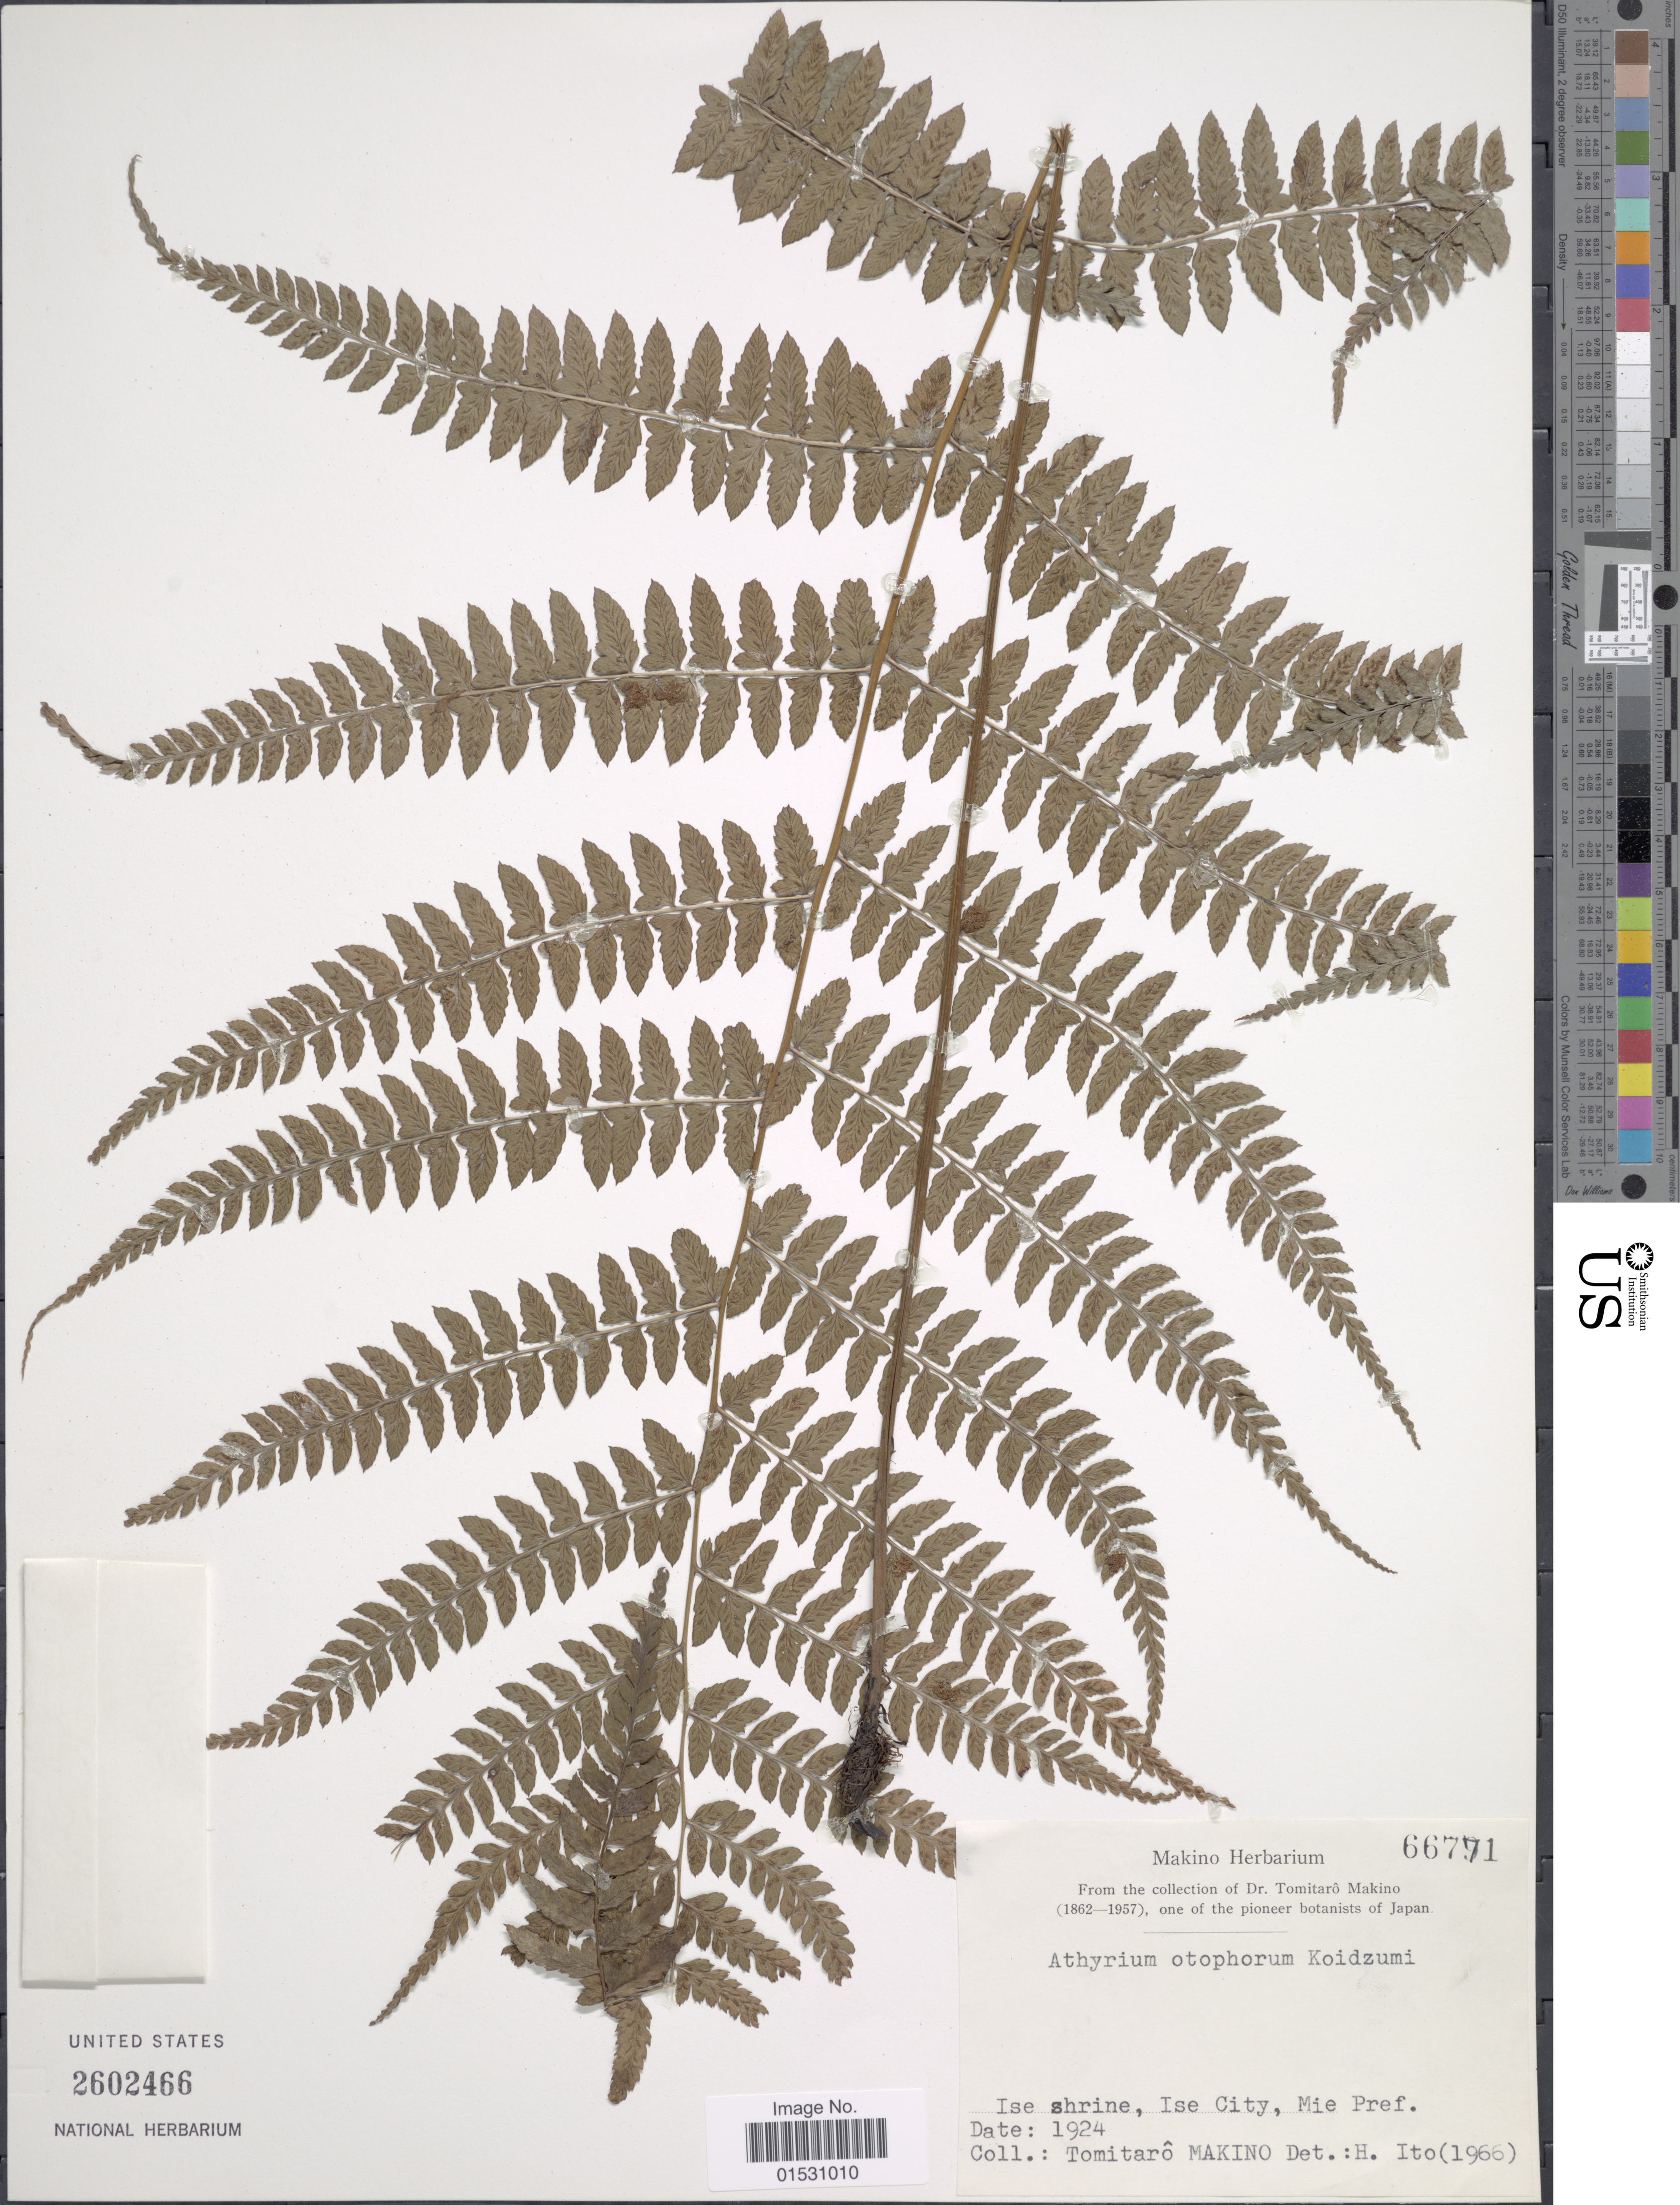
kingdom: Plantae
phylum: Tracheophyta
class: Polypodiopsida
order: Polypodiales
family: Athyriaceae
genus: Athyrium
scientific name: Athyrium otophorum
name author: (Miq.) Koidz.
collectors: T. Makino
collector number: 66771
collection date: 1924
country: Japan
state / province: Mie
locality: Ise shrine, Ise City, Mie Pref.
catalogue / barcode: US 2602466